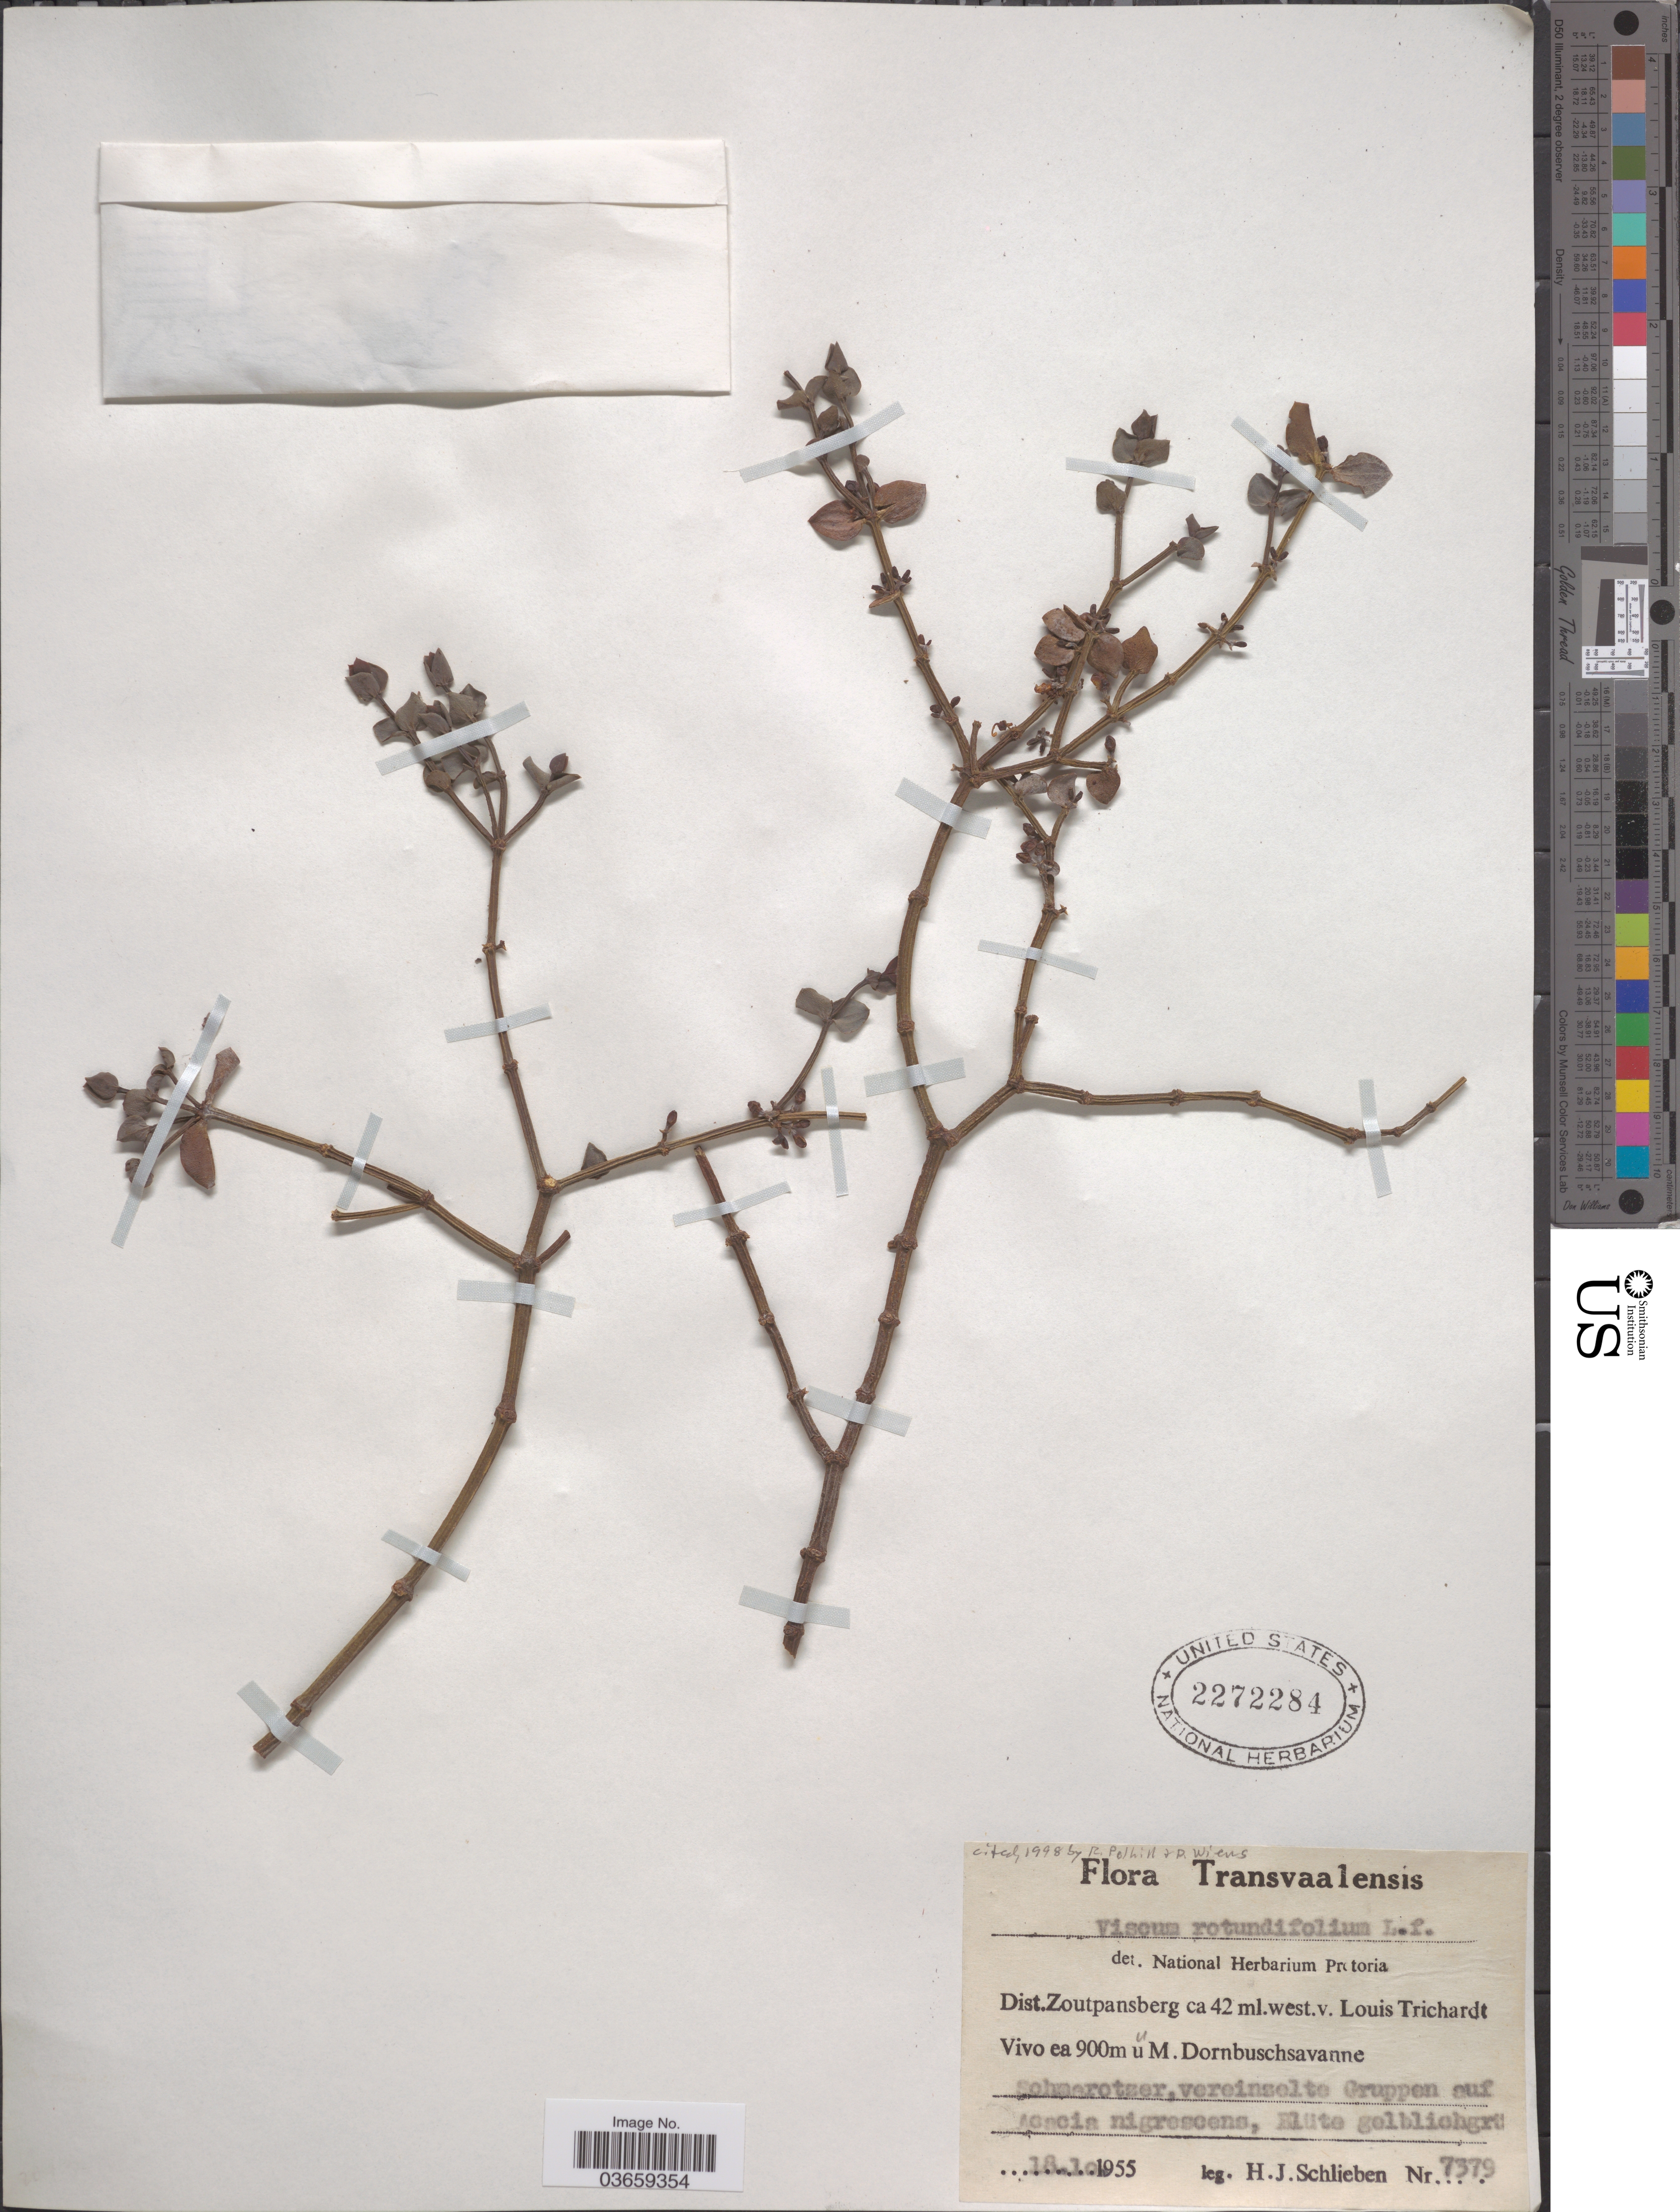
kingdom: Plantae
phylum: Tracheophyta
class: Magnoliopsida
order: Santalales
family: Viscaceae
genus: Viscum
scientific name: Viscum rotundifolium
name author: L. f.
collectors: H. J. Schlieben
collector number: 7379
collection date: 1955-10-18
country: South Africa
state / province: Limpopo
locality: Transvaalensis. Dist. Zoutpansberg ca 42 ml. west. v. Louis Trichardt.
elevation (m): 900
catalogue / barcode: US 2272284